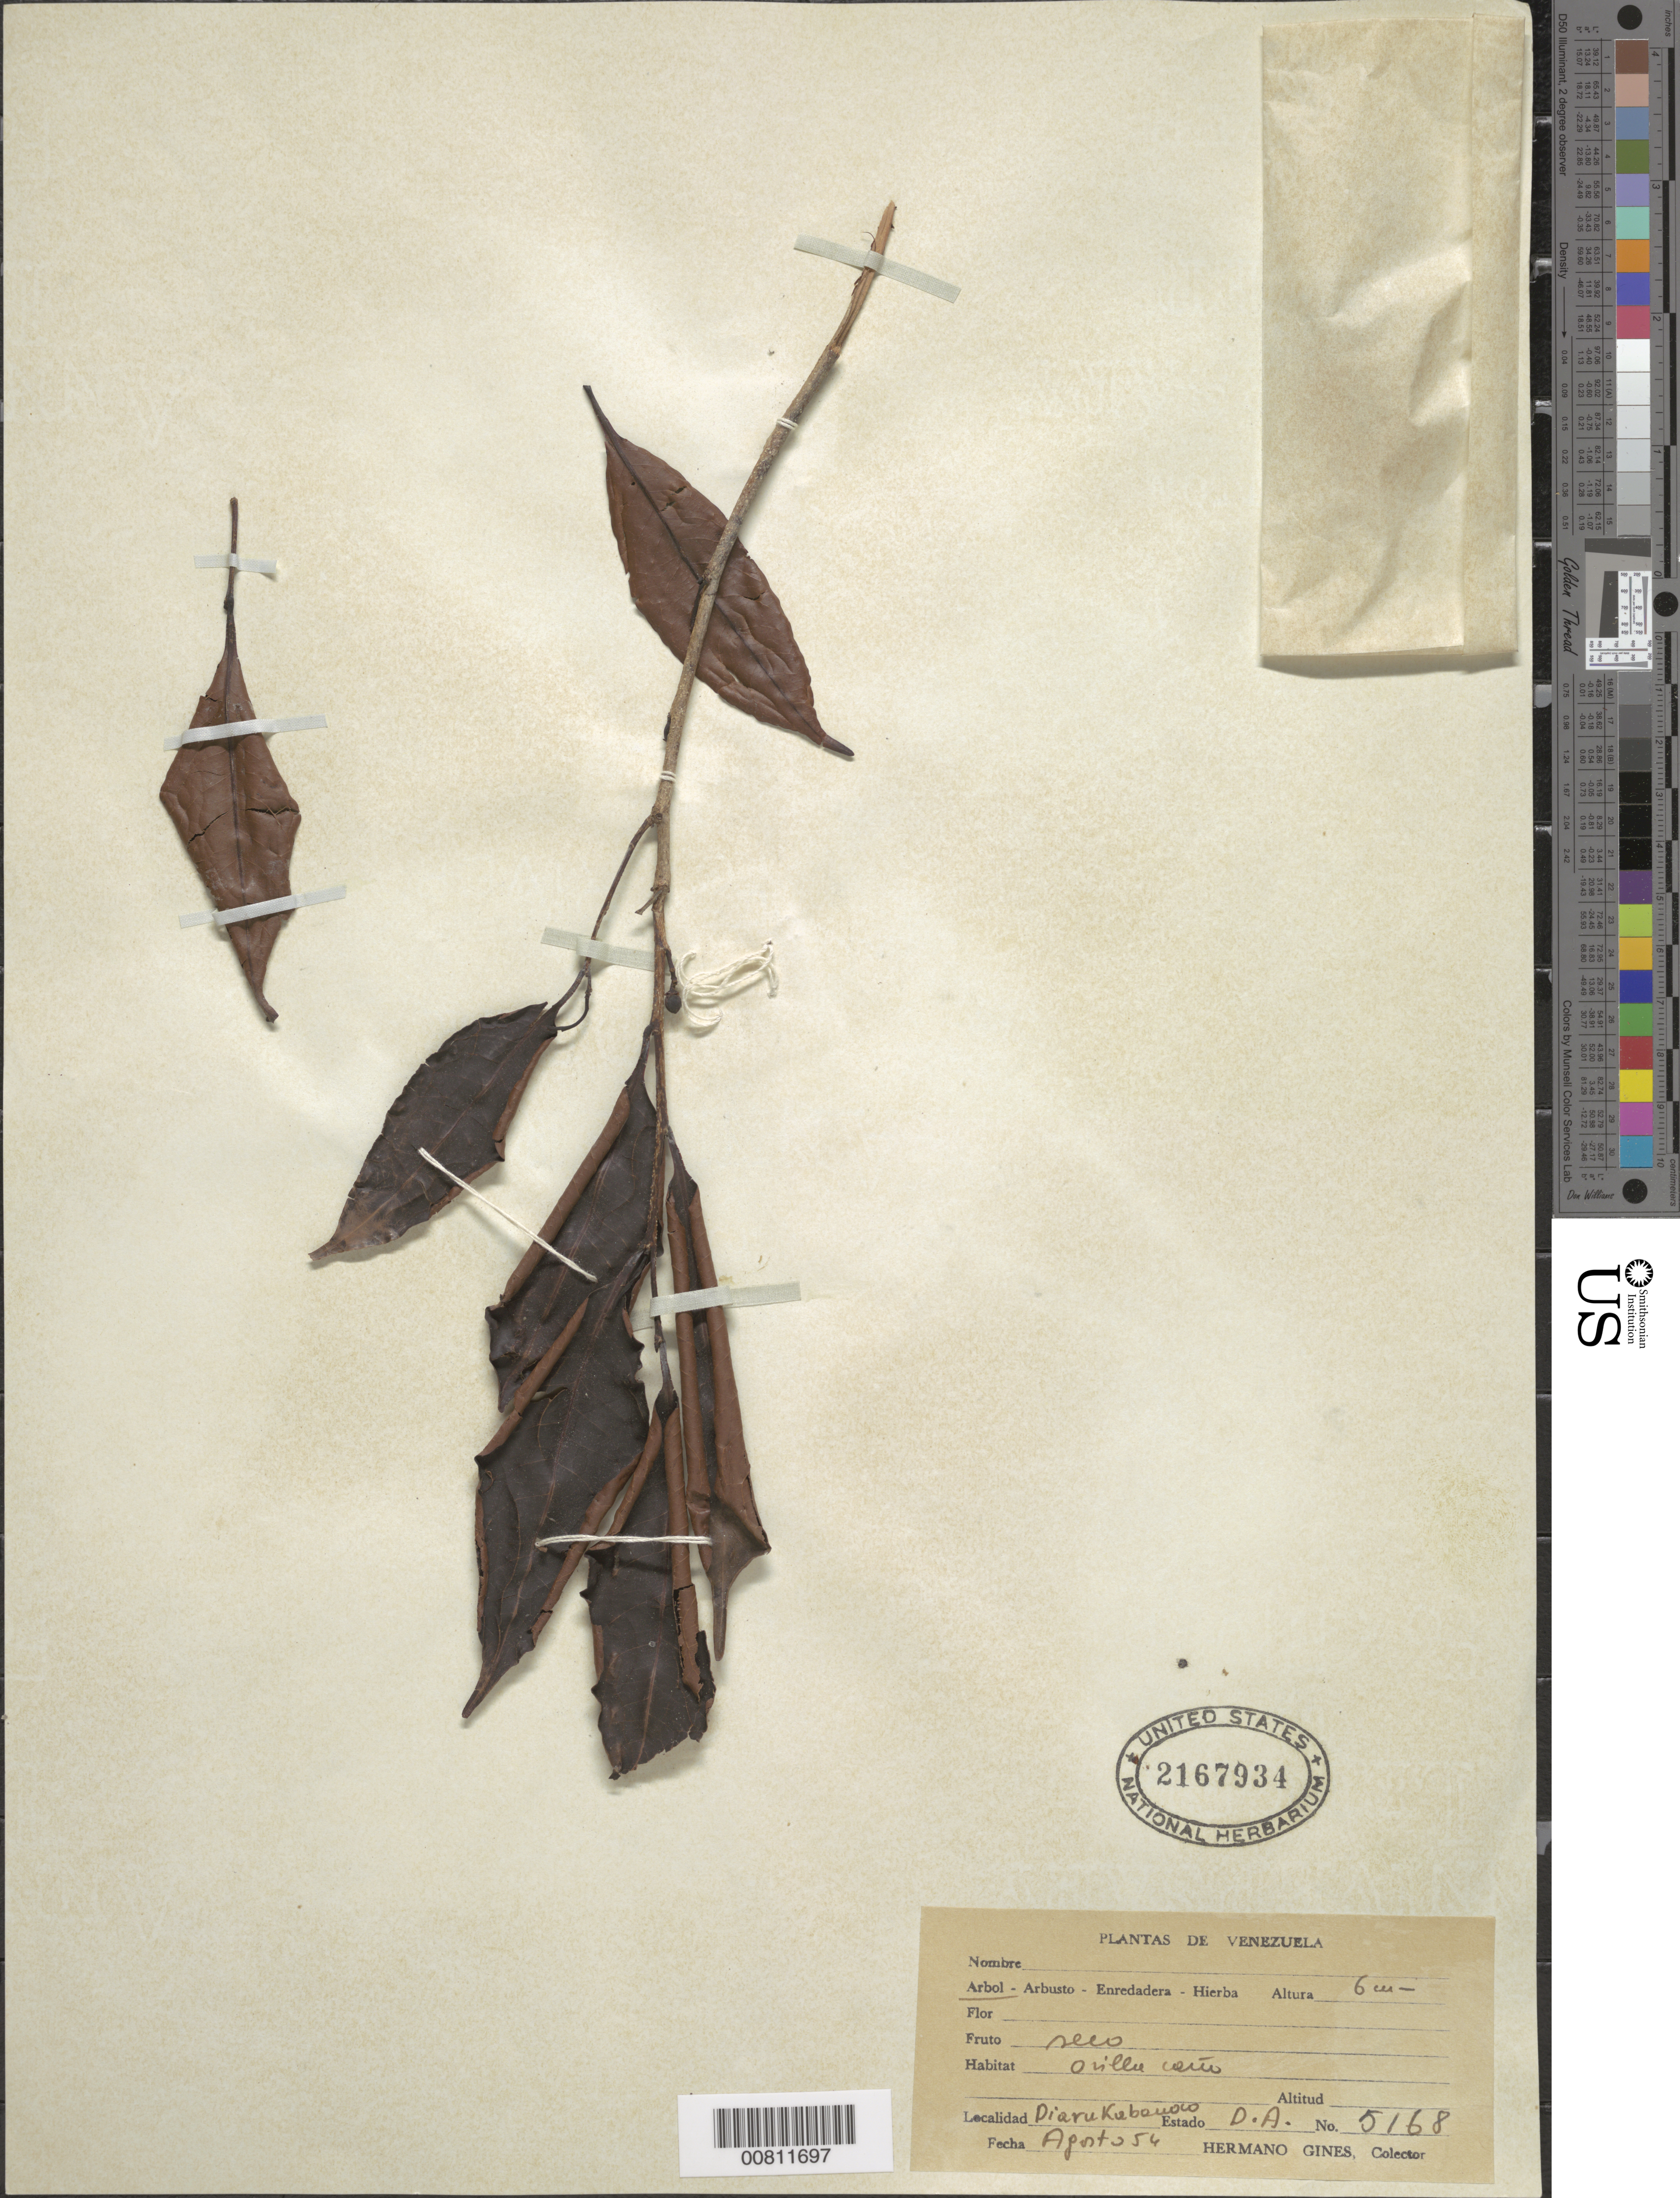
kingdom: Plantae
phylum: Tracheophyta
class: Magnoliopsida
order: Malpighiales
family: Humiriaceae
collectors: H. Gines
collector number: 5168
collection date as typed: Aug-54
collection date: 1954-08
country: Venezuela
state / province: Delta Amacuro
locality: Caño Diarukabanoco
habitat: Orilla del caño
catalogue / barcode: US 2167934